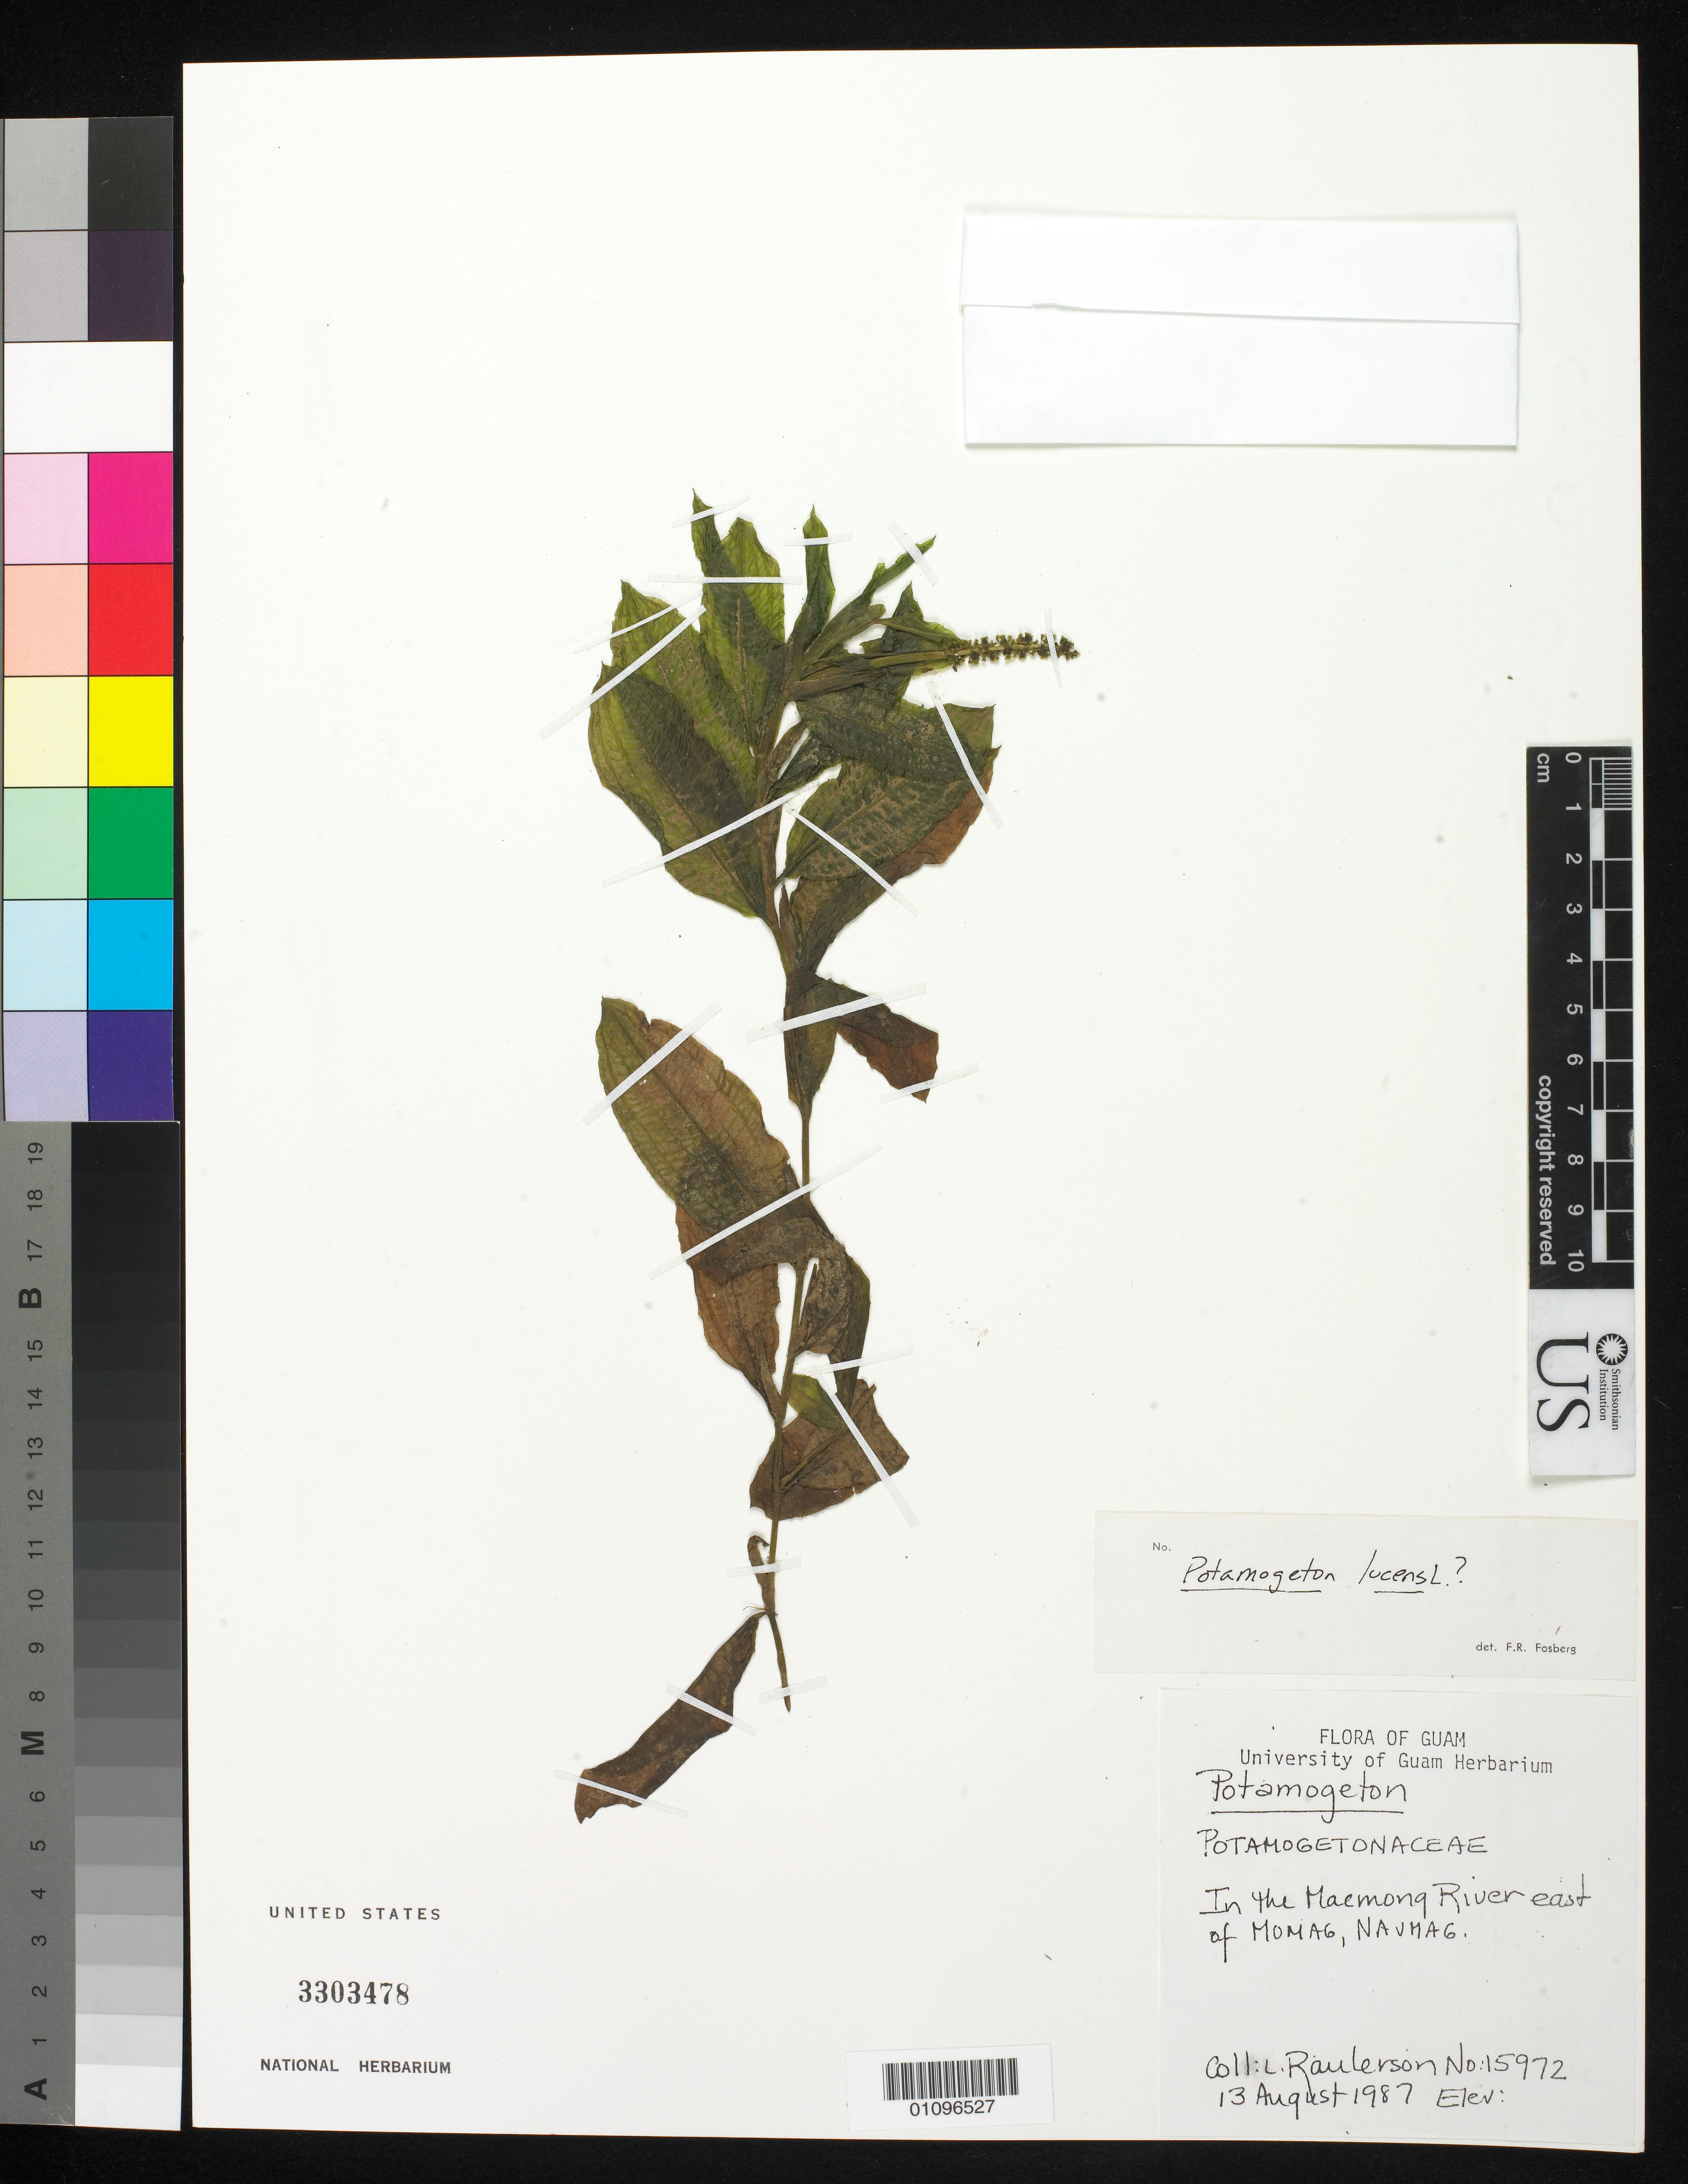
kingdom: Plantae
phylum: Tracheophyta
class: Liliopsida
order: Alismatales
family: Potamogetonaceae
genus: Potamogeton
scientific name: Potamogeton lucens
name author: L.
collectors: L. Raulerson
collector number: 15972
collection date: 1987-08-13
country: Guam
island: Guam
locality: Maemong River, E of MOMAG, NAVMAG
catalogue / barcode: US 3303478